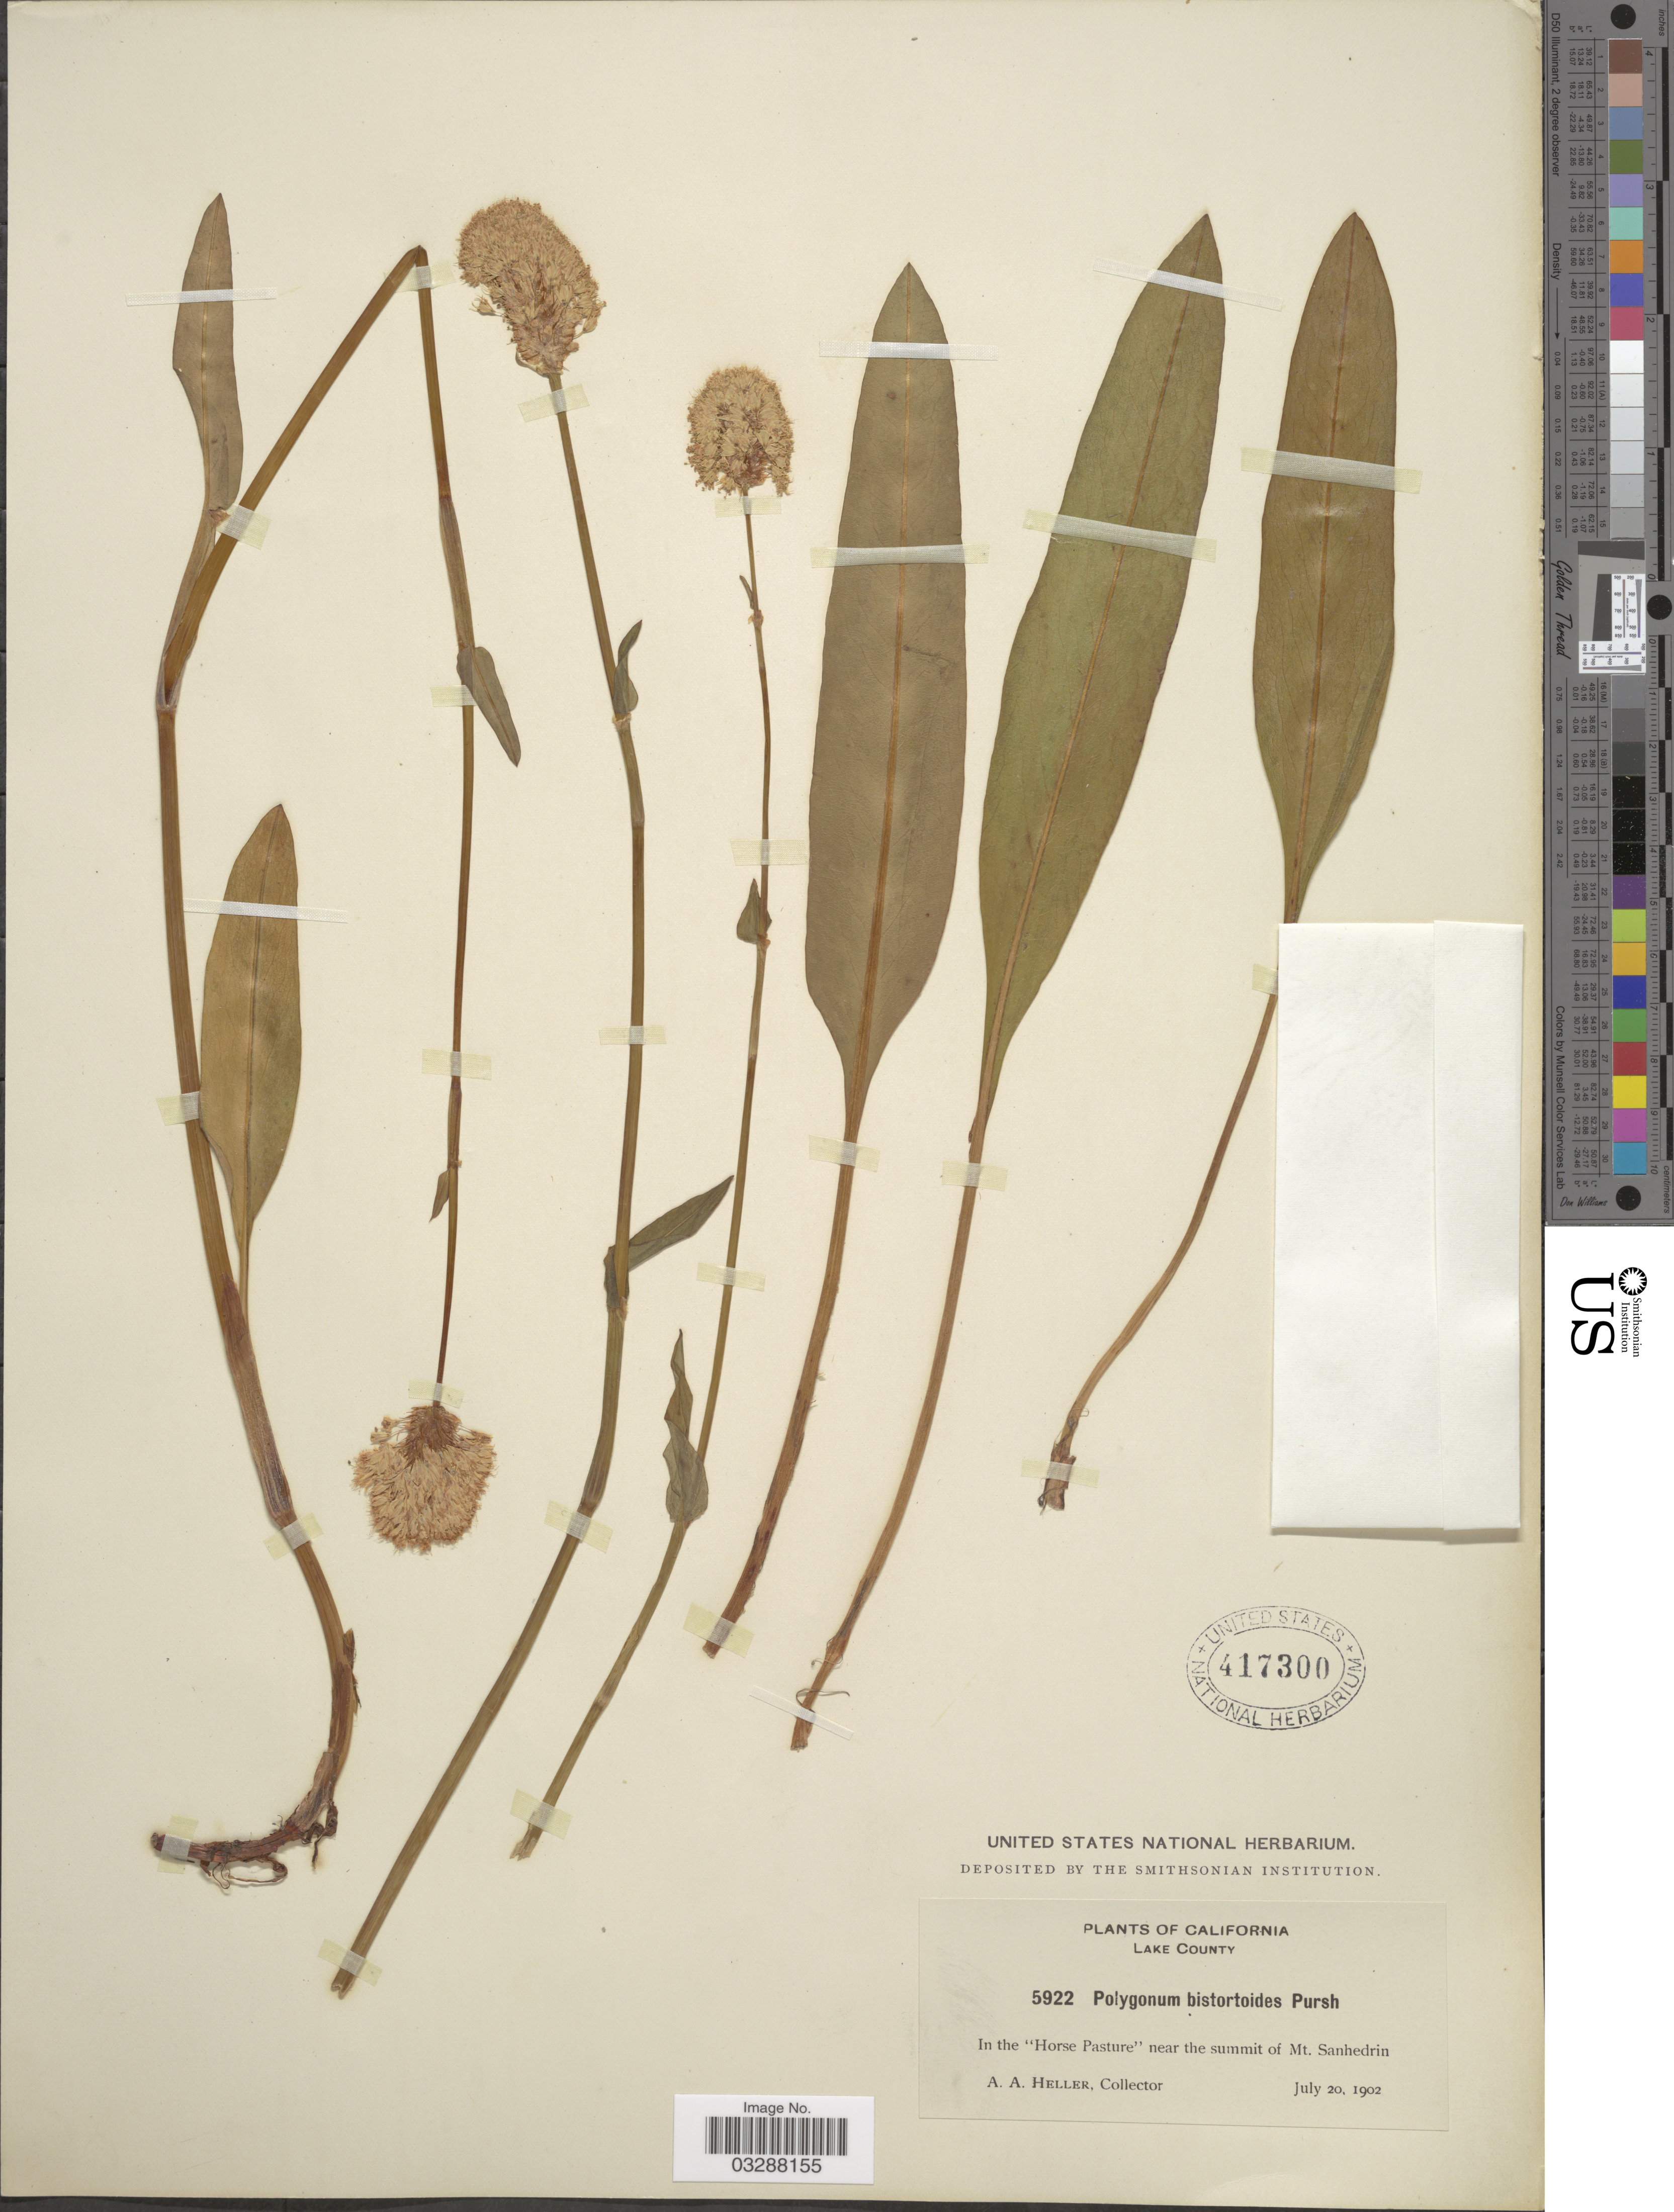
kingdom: Plantae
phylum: Tracheophyta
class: Magnoliopsida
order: Caryophyllales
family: Polygonaceae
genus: Bistorta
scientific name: Bistorta bistortoides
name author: (Pursh) Small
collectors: A. A. Heller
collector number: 5922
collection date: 1902-07-20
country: United States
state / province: California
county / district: Lake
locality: Lake County. In the "Horse Pasture" near the summit of Mt. Sanhedrin.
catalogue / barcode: US 417300